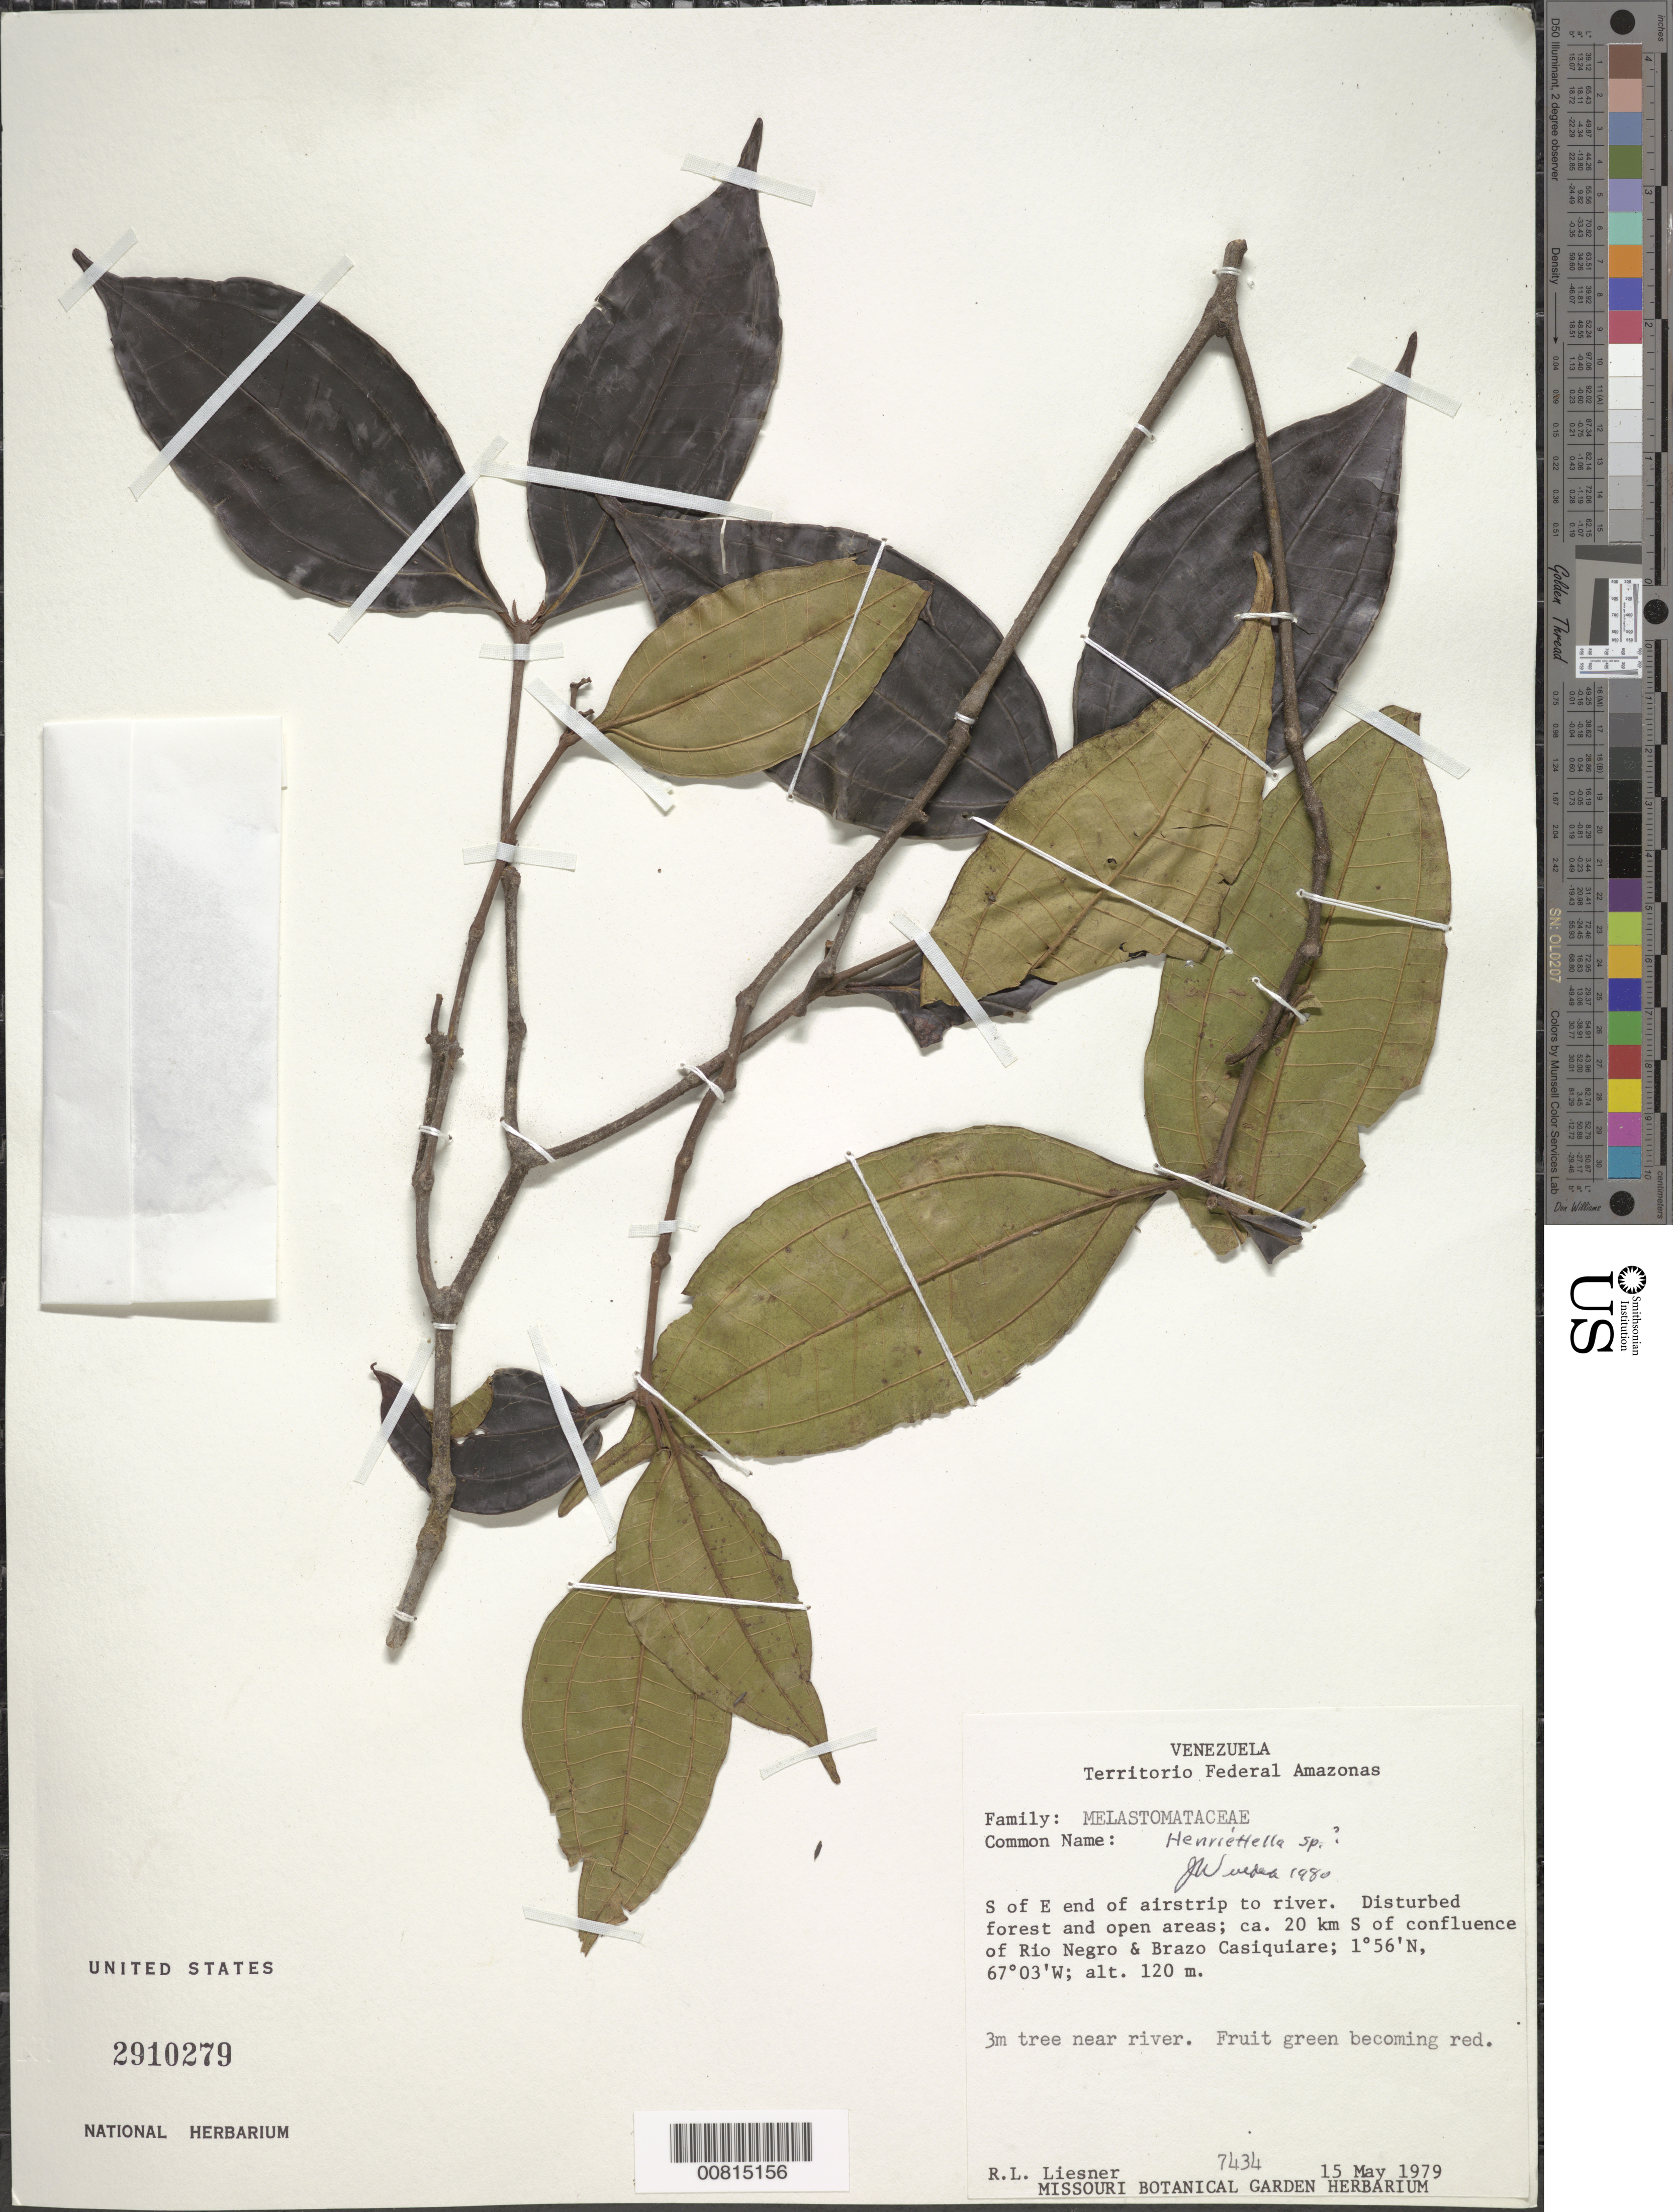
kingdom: Plantae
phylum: Tracheophyta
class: Magnoliopsida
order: Myrtales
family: Melastomataceae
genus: Henriettea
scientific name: Henriettea sp.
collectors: R. L. Liesner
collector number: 7434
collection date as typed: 15-May-79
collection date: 1979-05-15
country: Venezuela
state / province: Amazonas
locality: San Carlos de Río Negro, 20 km S of confluence of Río Negro & Brazo Casiquiare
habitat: S of E end of airstrip to river. Disturbed forest and open areas.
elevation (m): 120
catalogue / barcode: US 2910279